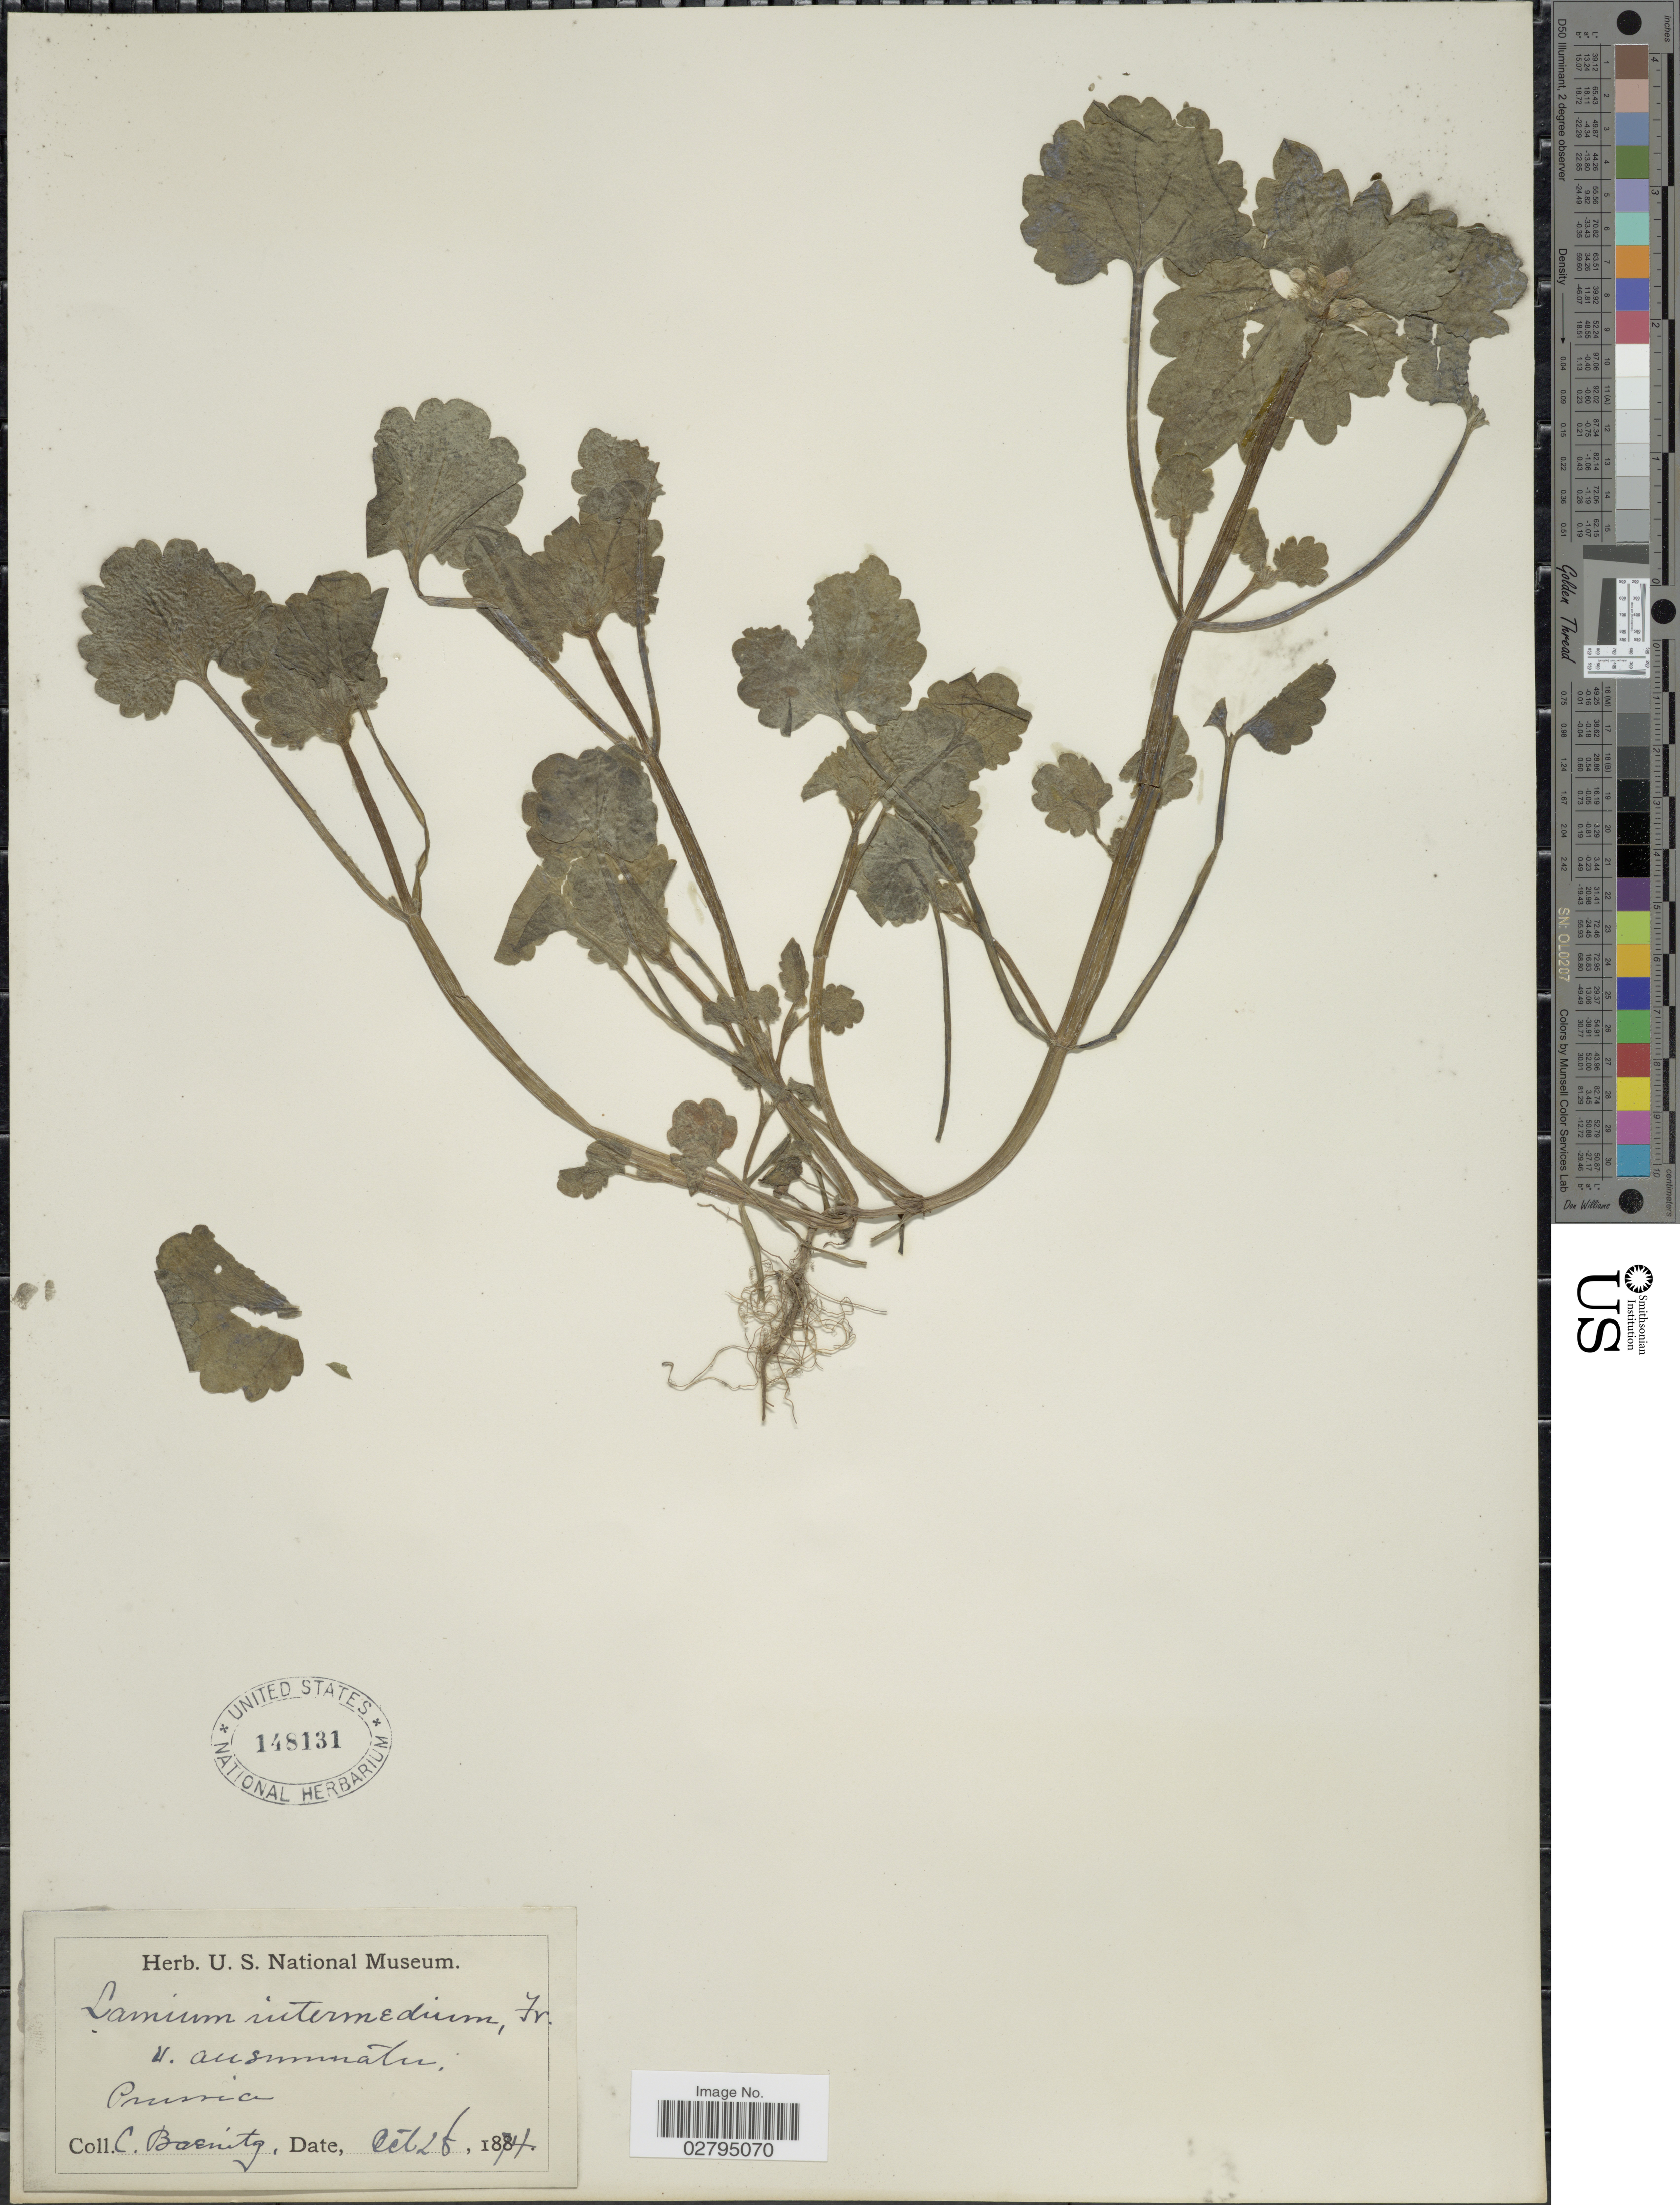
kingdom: Plantae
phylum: Tracheophyta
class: Magnoliopsida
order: Lamiales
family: Lamiaceae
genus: Lamium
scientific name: Lamium confertum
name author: Fr.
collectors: C. G. Baenitz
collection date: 1874-10-26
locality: Prussia.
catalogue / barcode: US 148131